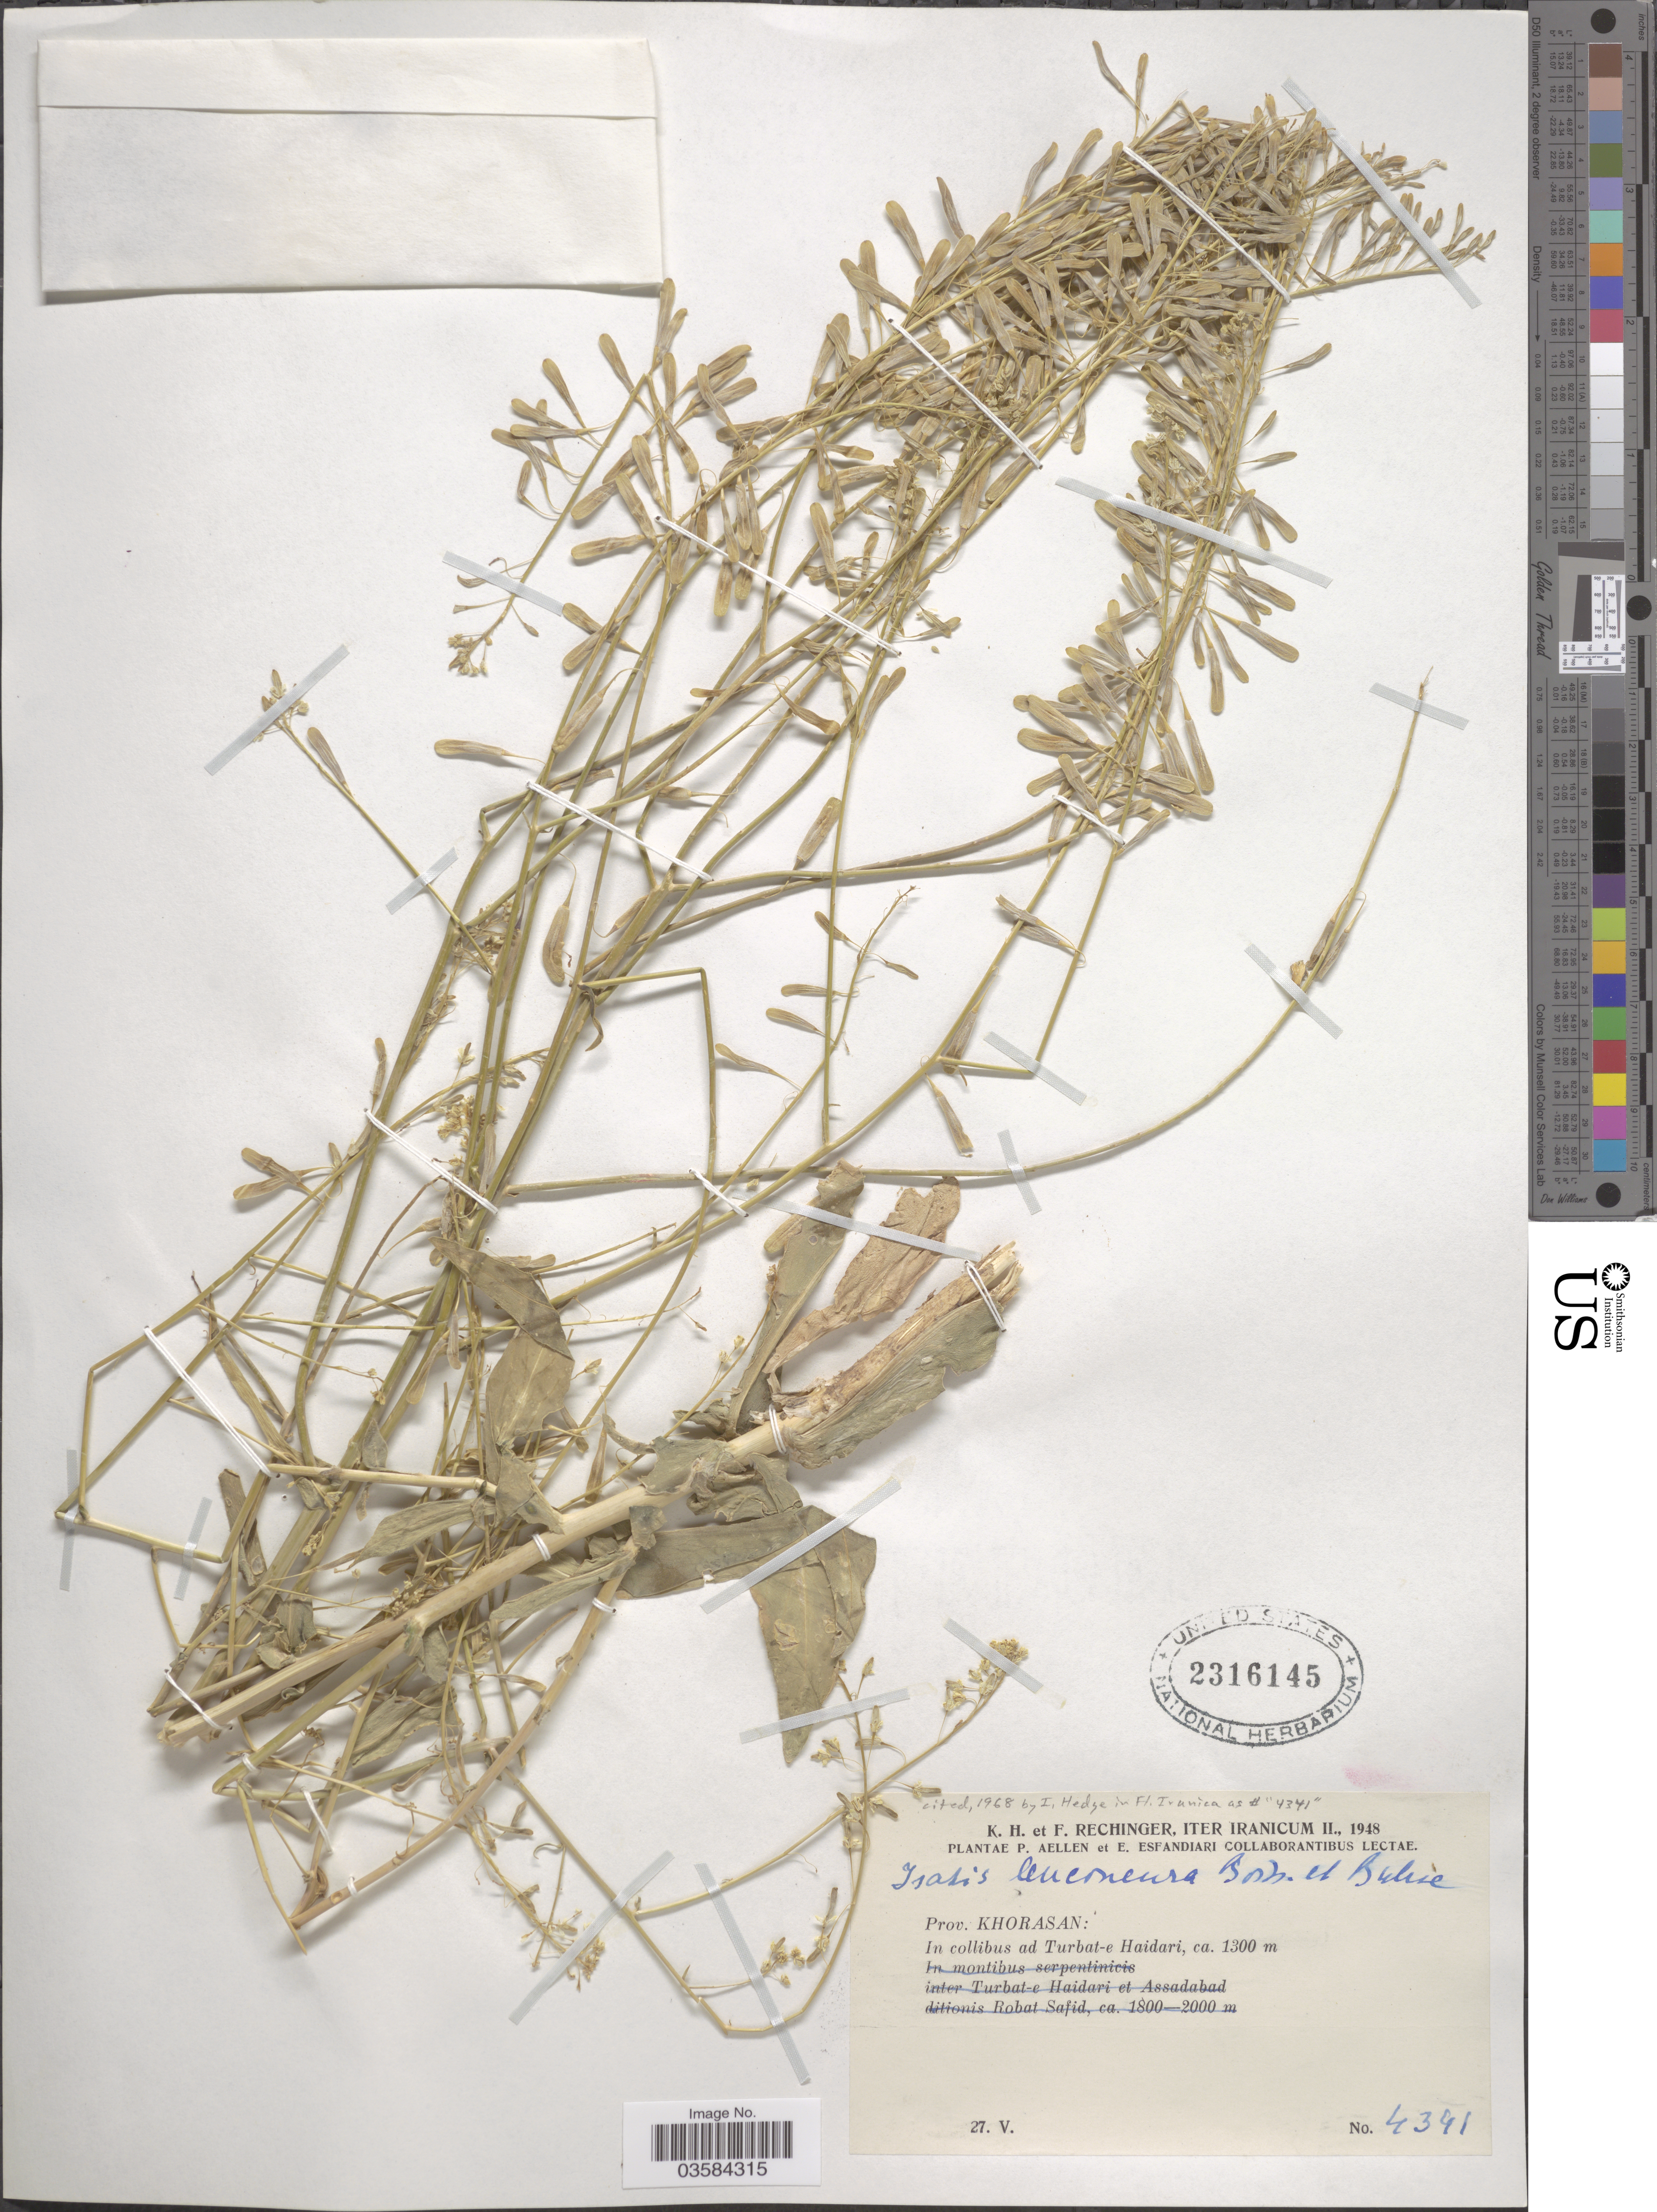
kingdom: Plantae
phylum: Tracheophyta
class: Magnoliopsida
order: Brassicales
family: Brassicaceae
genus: Isatis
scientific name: Isatis leuconeura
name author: Boiss. & Buhse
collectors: K. H. Rechinger, F. Rechinger, P. Aellen & E. Esfandiari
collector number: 4391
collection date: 1948-05-27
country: Iran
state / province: Khorasan [obsolete]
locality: In collibus ad Turbat-e Haidari.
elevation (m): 1300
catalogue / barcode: US 2316145